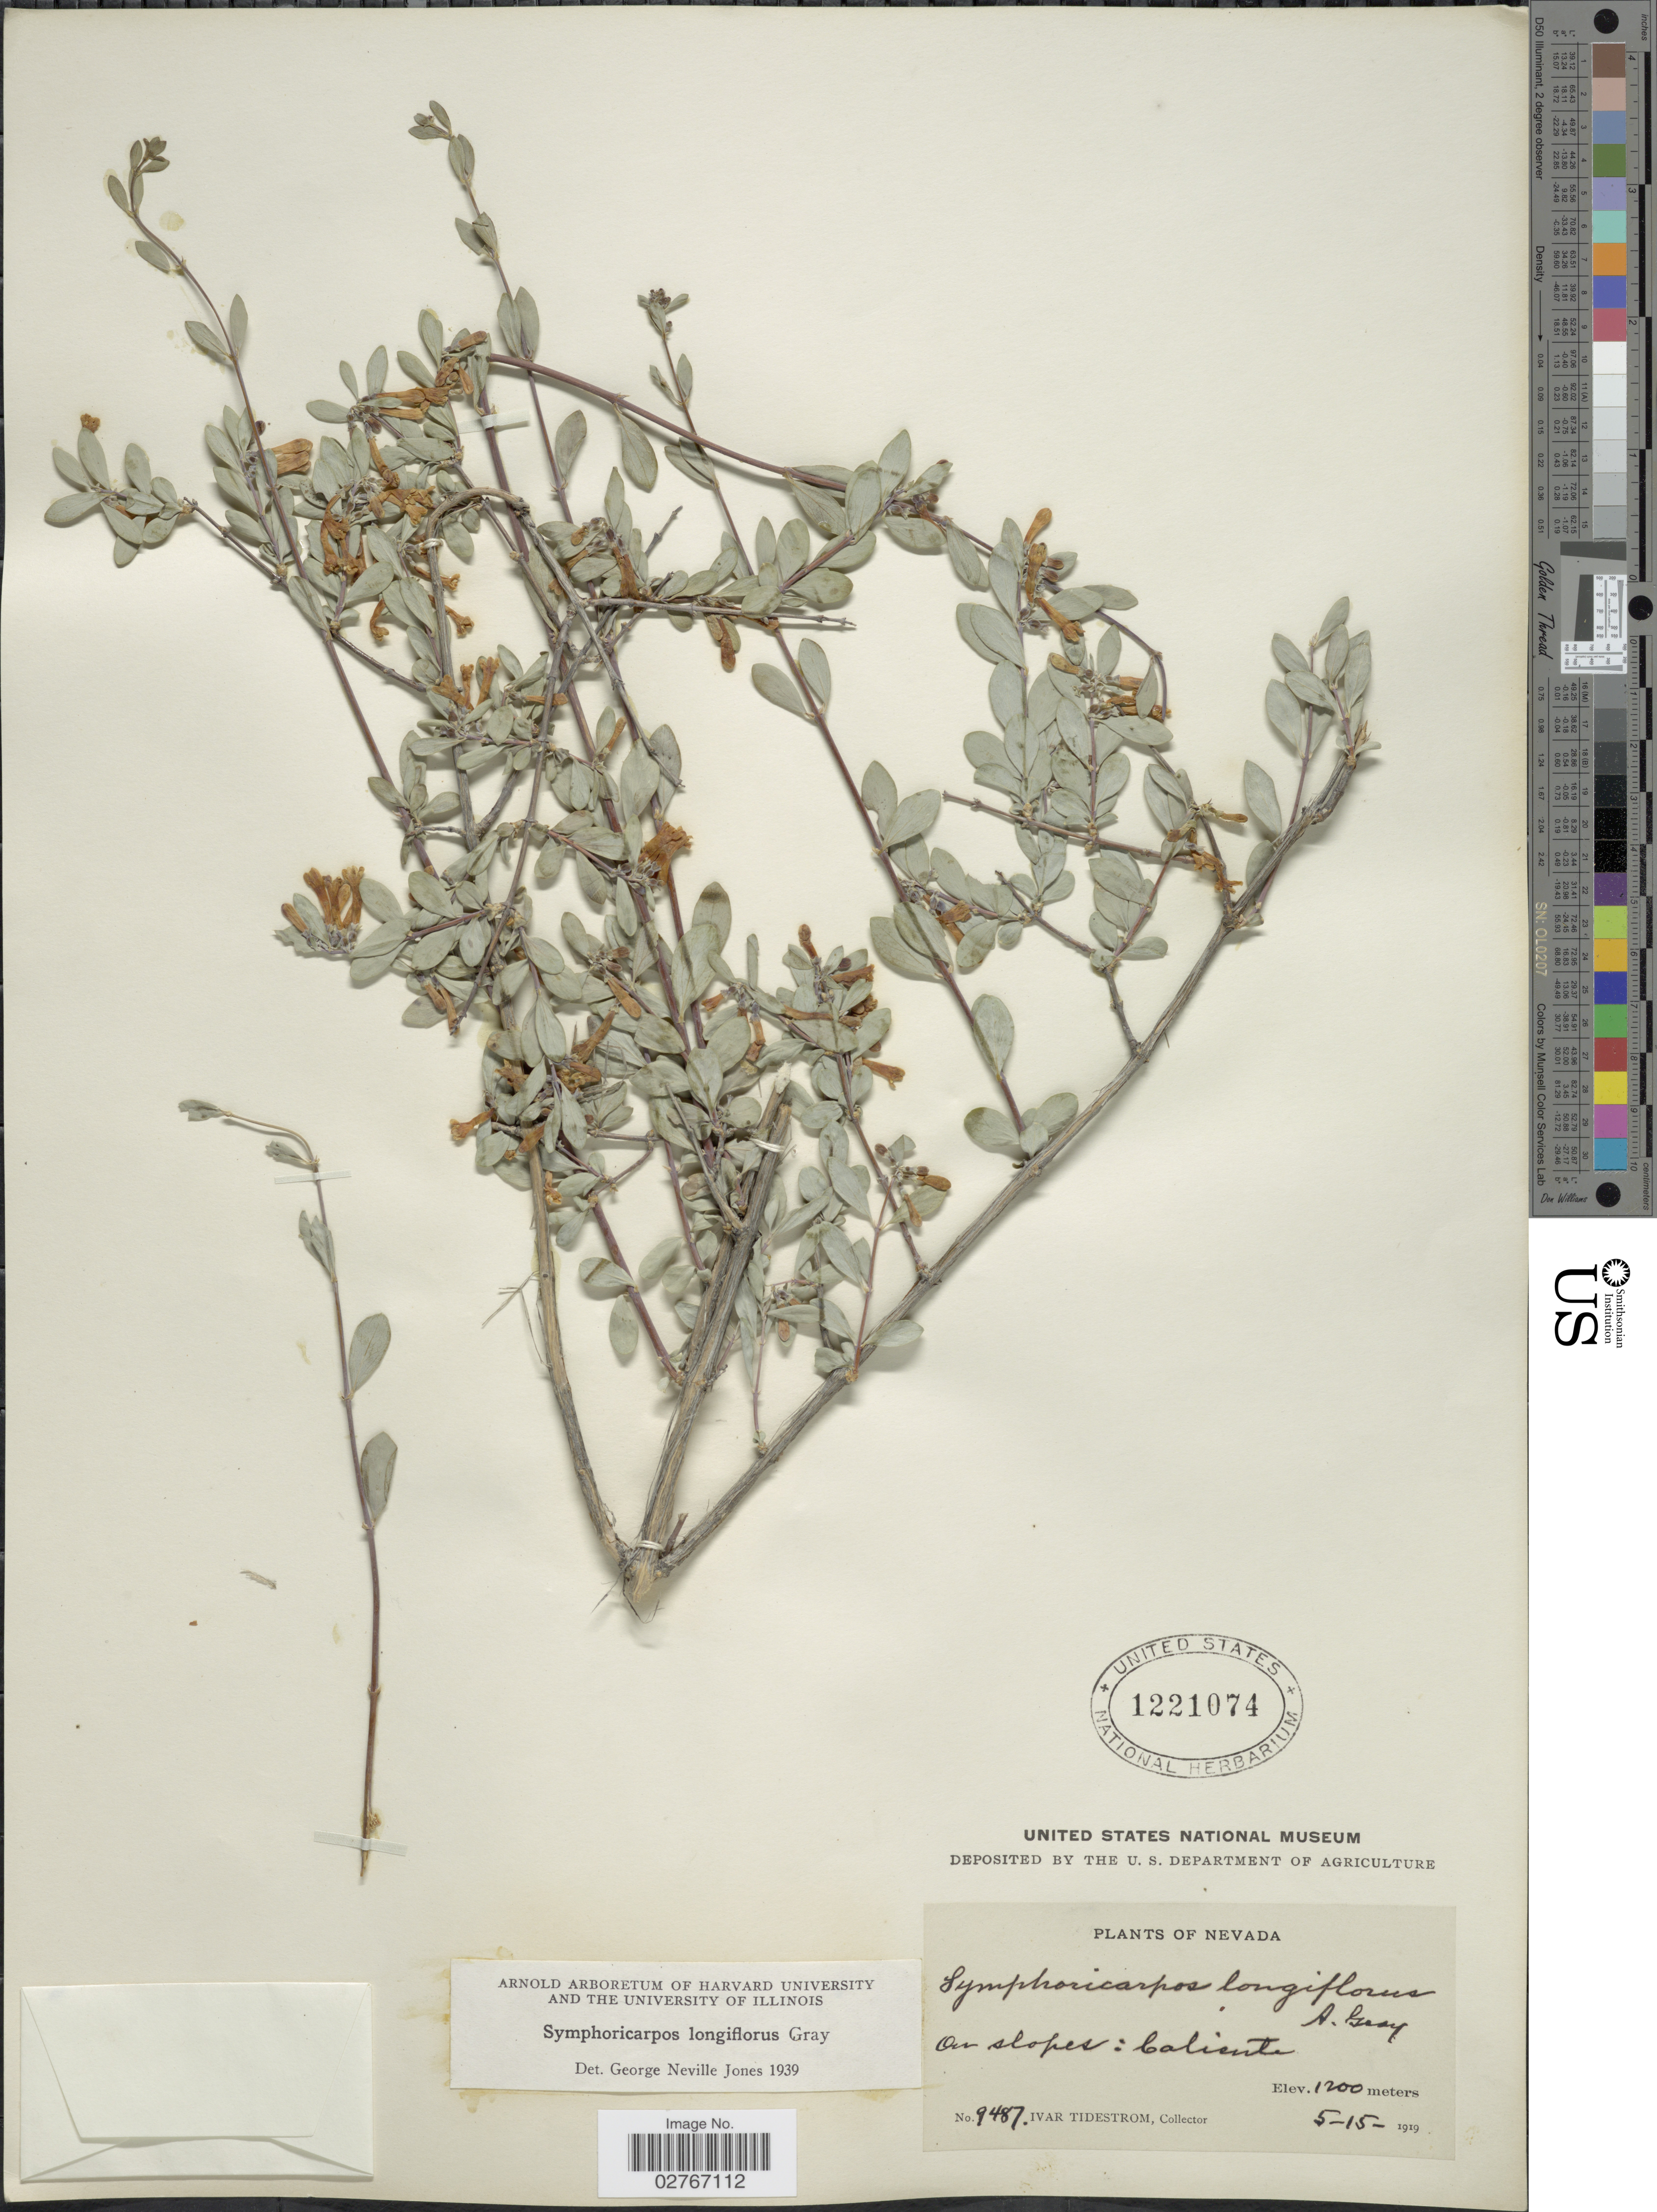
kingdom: Plantae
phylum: Tracheophyta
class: Magnoliopsida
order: Dipsacales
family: Caprifoliaceae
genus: Symphoricarpos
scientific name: Symphoricarpos longiflorus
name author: A. Gray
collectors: I. F. Tidestrom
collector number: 9487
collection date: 1919-05-15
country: United States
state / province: Nevada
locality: On slopes: Caliente.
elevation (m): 1200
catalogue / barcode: US 1221074